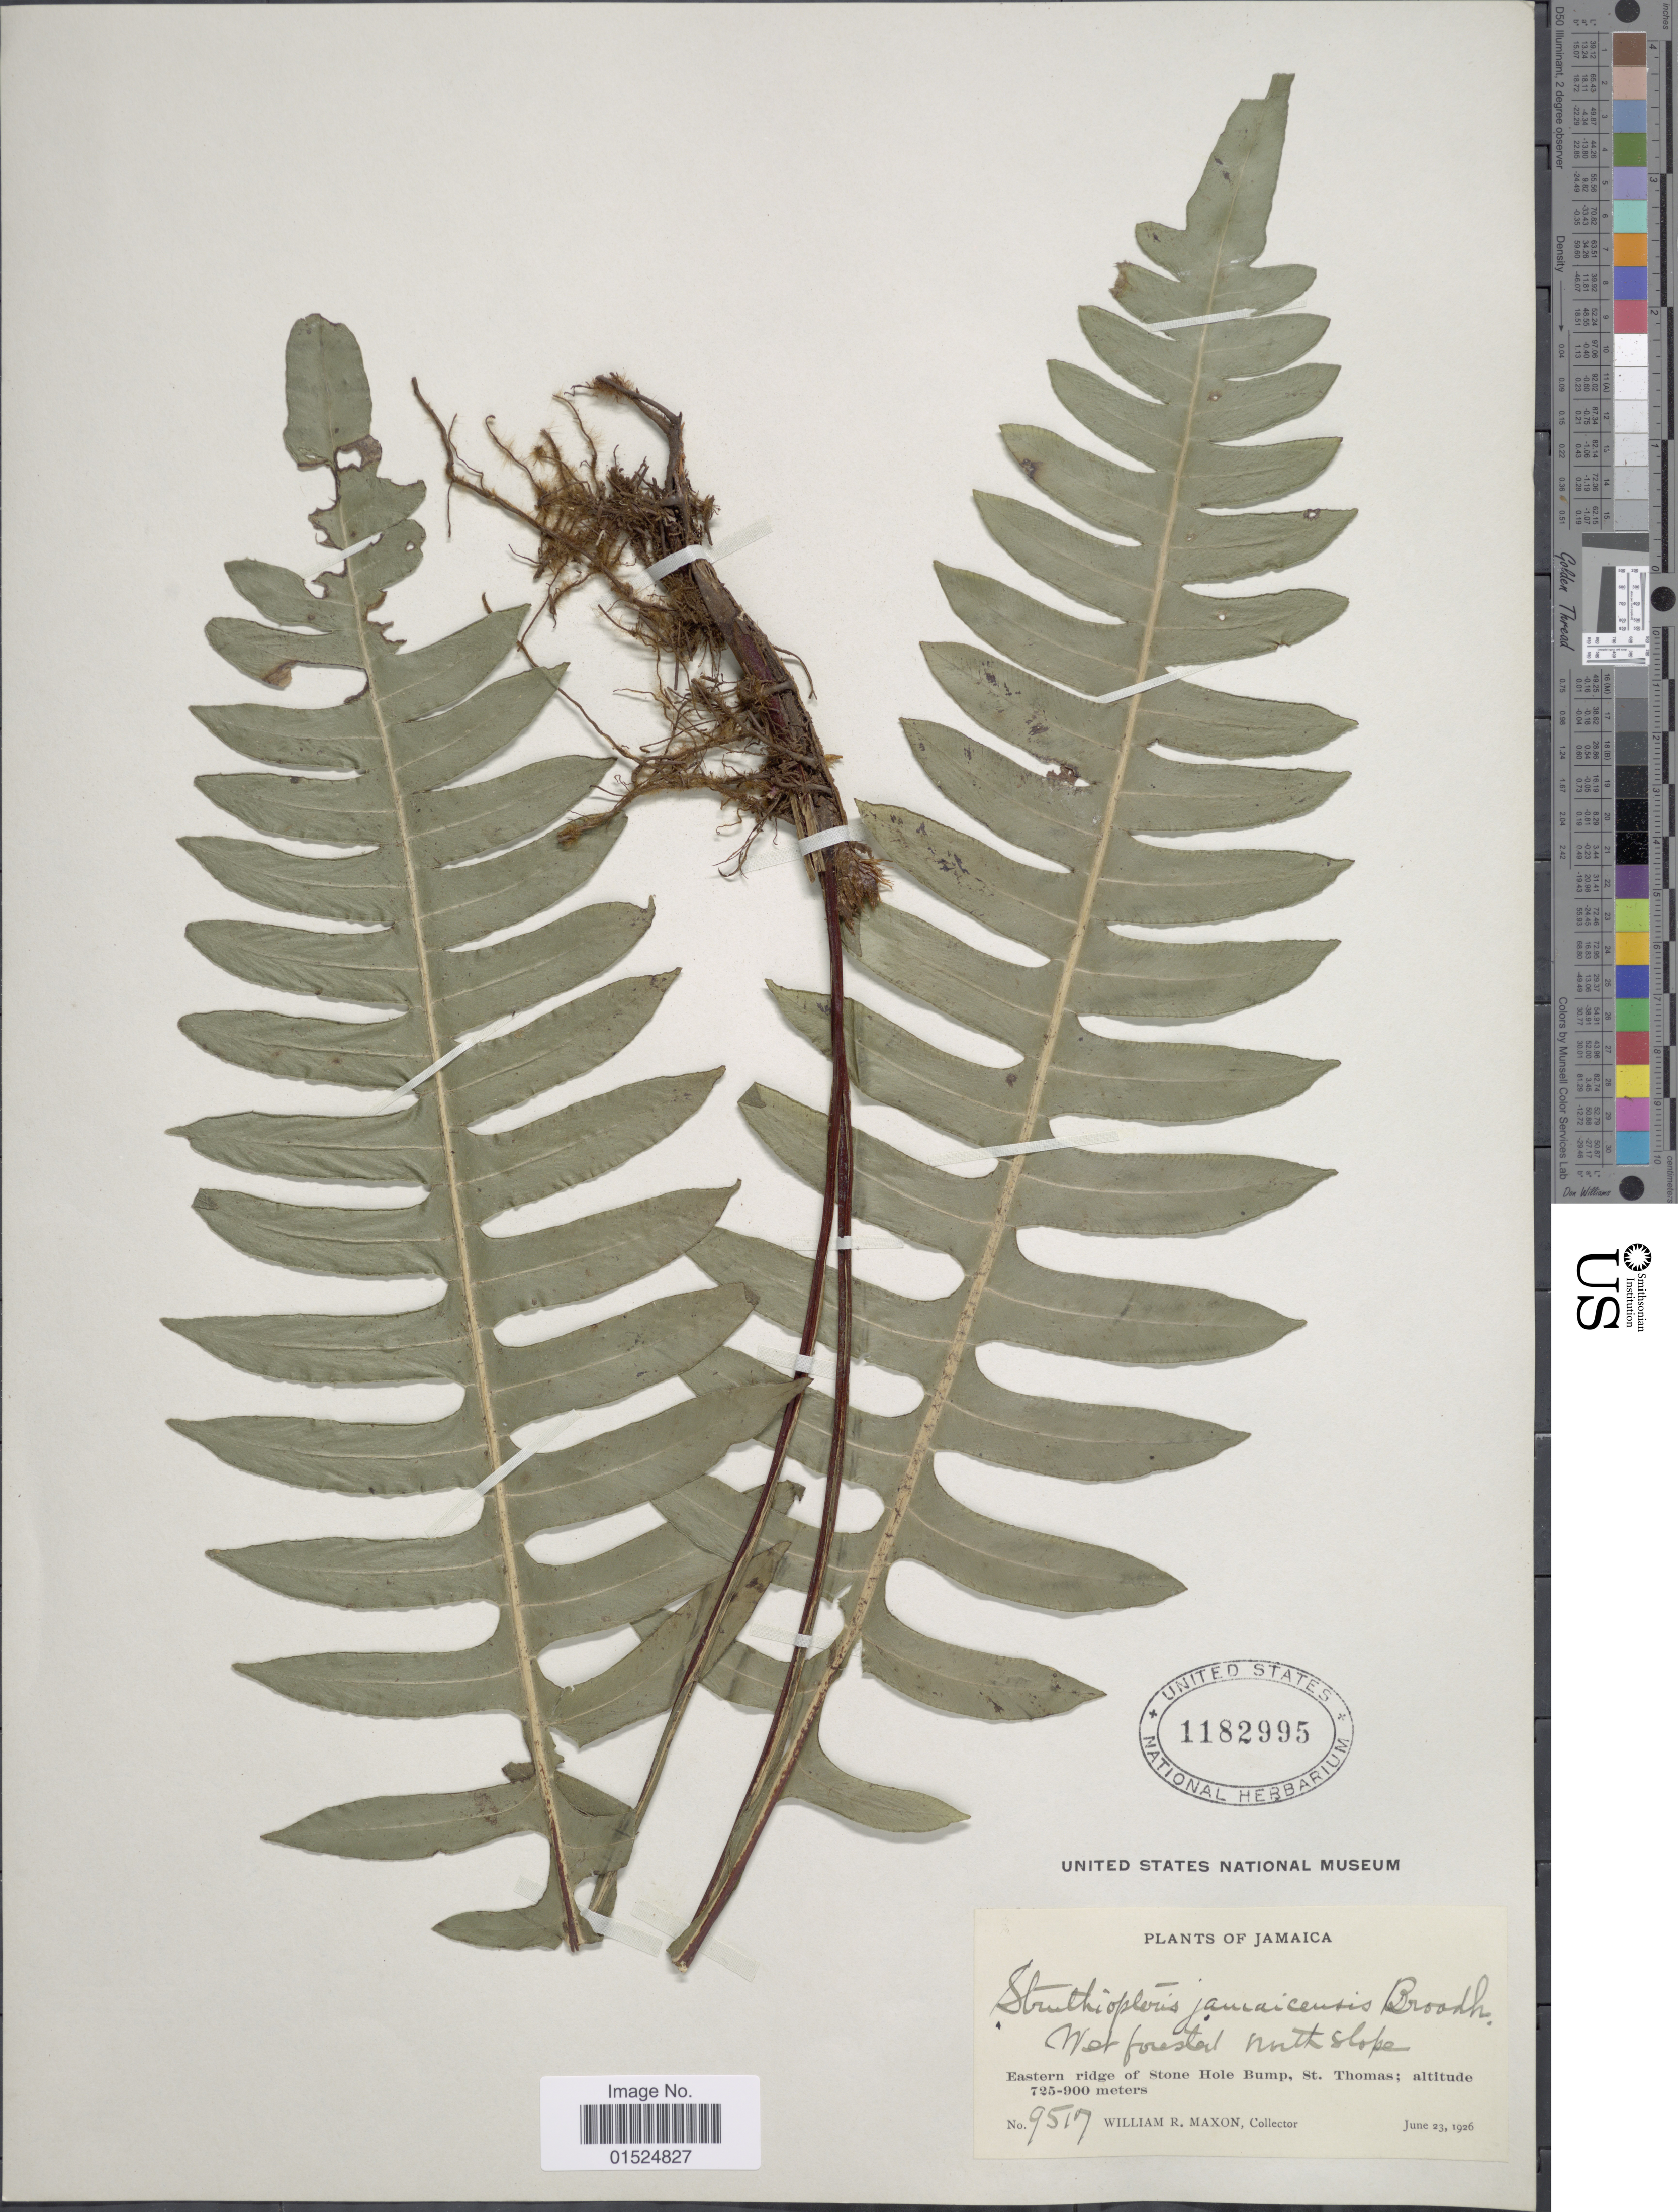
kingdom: Plantae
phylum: Tracheophyta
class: Polypodiopsida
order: Polypodiales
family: Blechnaceae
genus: Blechnum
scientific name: Blechnum jamaicense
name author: (Broadh.) C. Chr.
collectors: W. R. Maxon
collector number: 9517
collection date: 1926-06-23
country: Jamaica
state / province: Saint Thomas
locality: Eastern ridge of Stone Hole Bump, St. Thomas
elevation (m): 725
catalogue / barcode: US 1182995